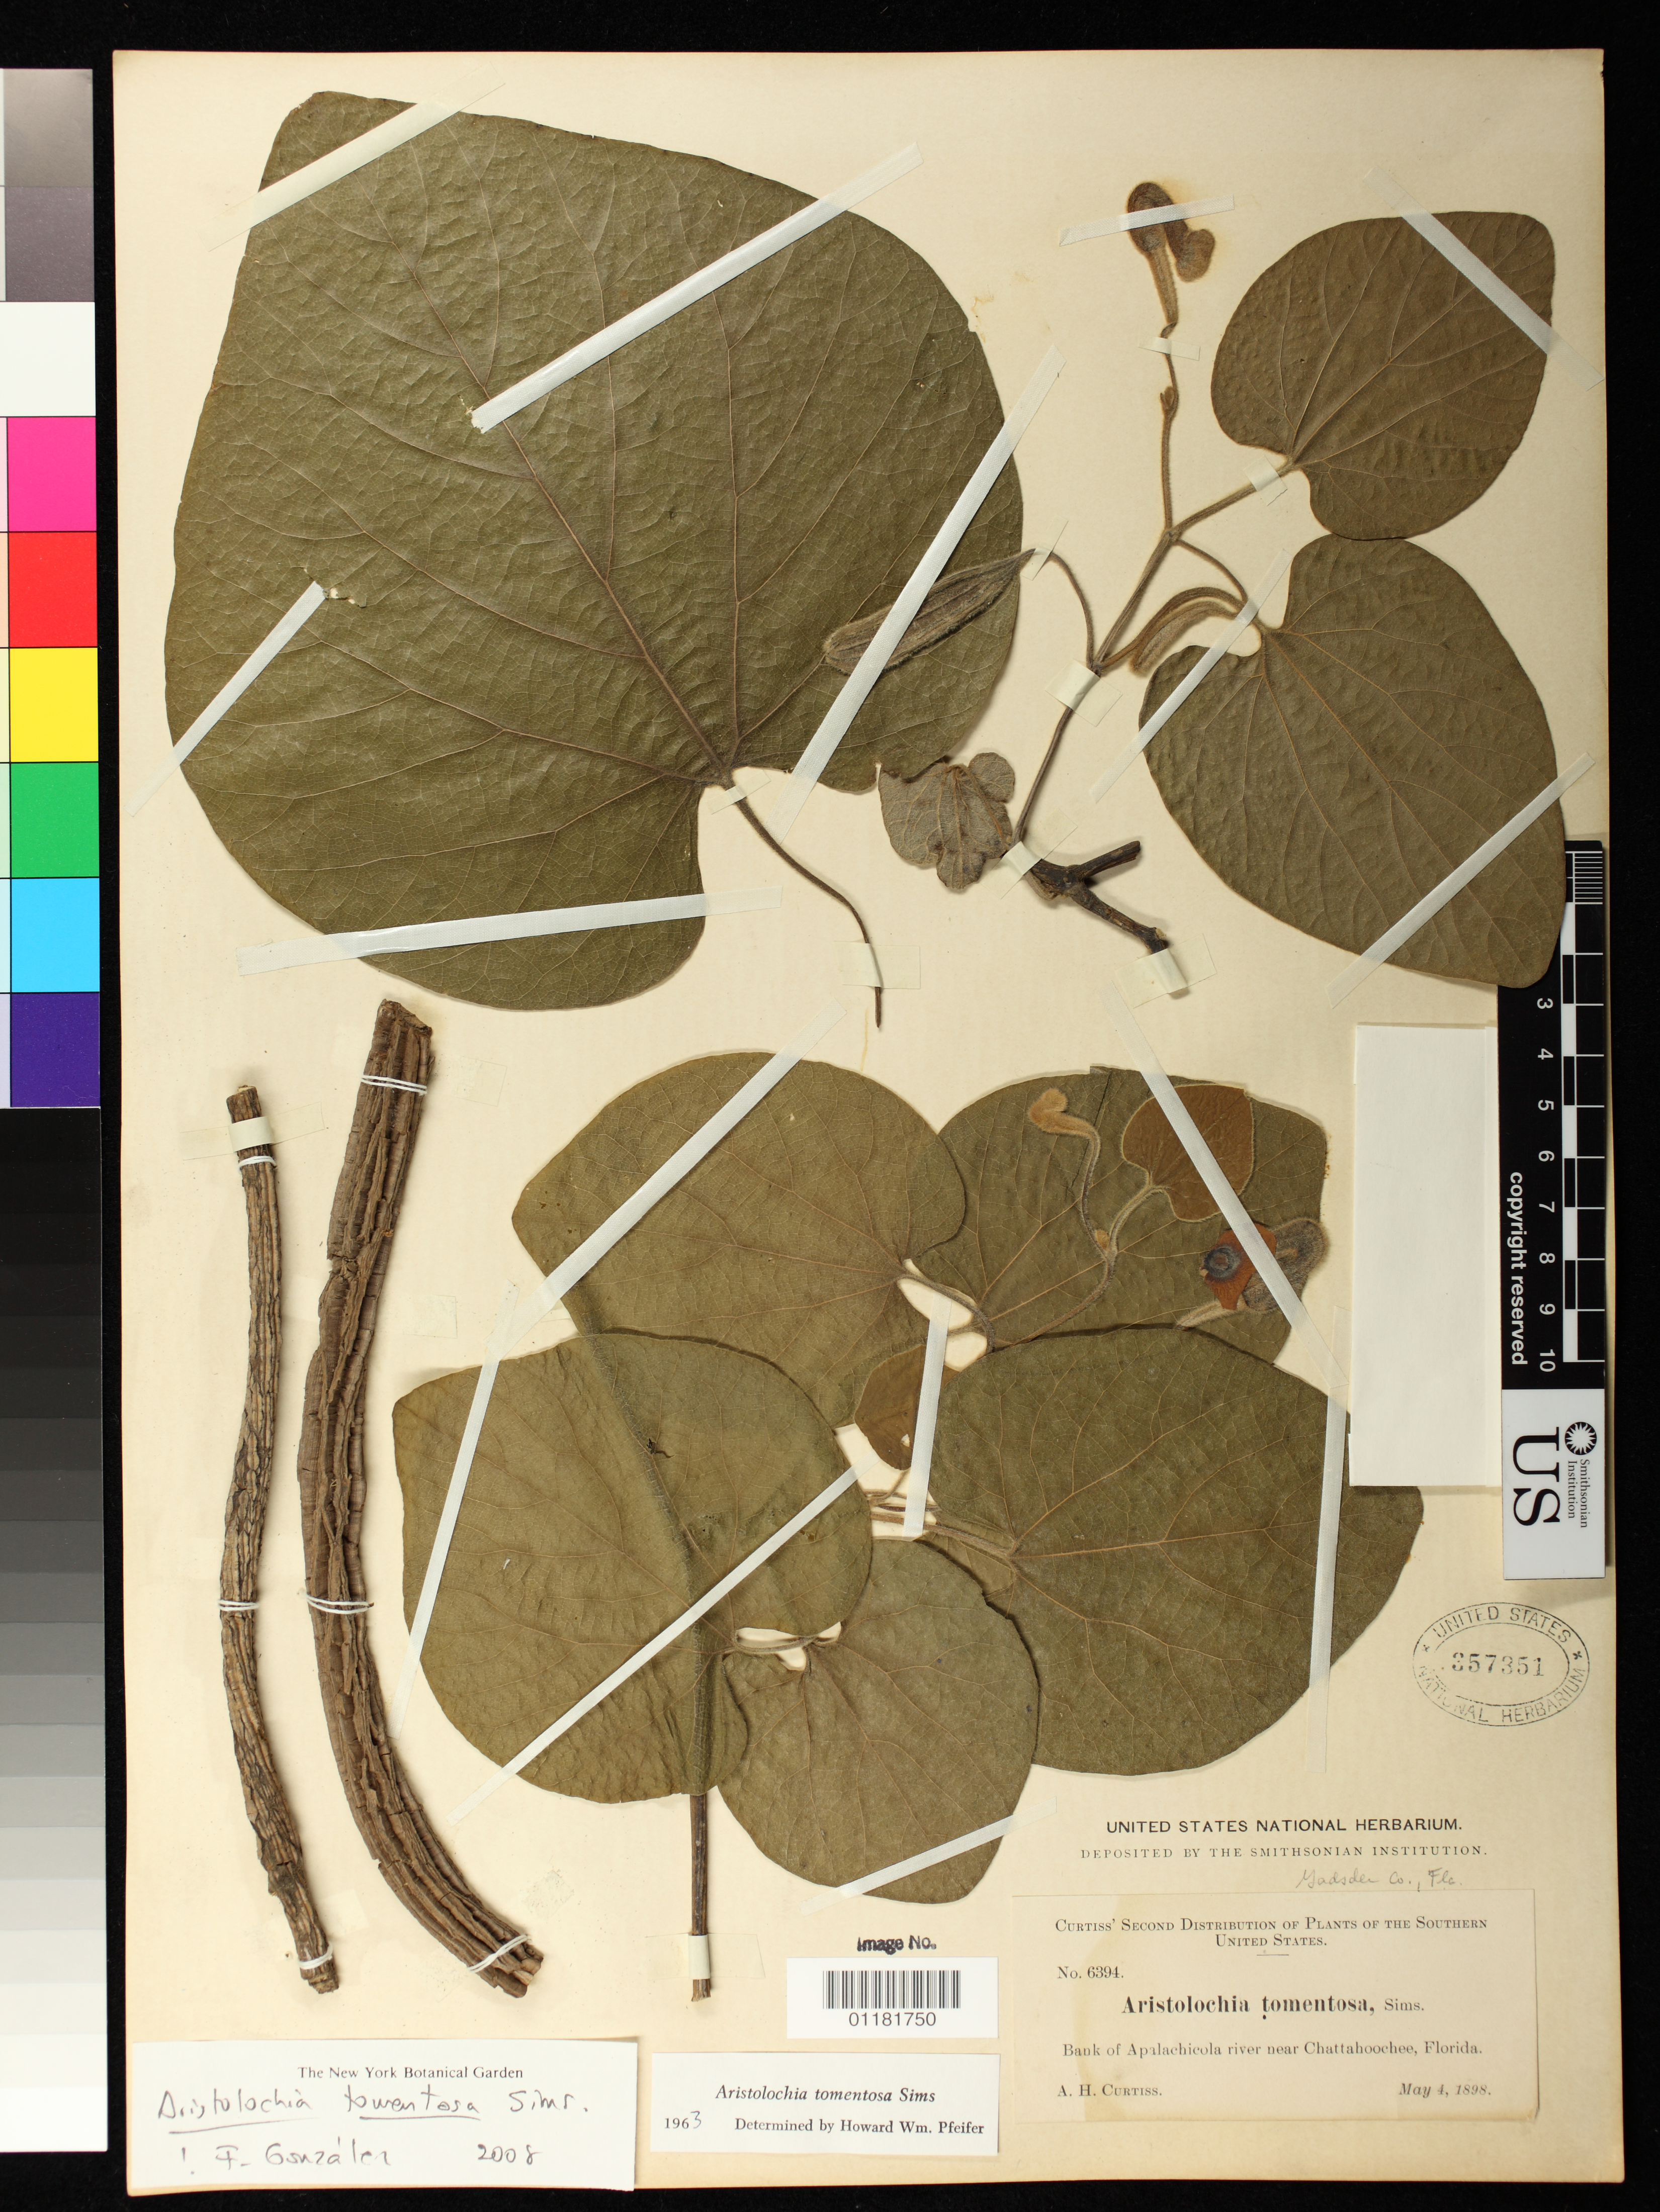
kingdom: Plantae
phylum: Tracheophyta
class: Magnoliopsida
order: Piperales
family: Aristolochiaceae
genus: Aristolochia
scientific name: Aristolochia tomentosa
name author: Sims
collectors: A. H. Curtiss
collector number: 6394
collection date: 1898-04-05 or 1904-05-04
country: United States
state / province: Florida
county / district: Gadsden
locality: Bank of Apalachicola river near Chattahoochee, Gadsden County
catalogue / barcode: US 357351